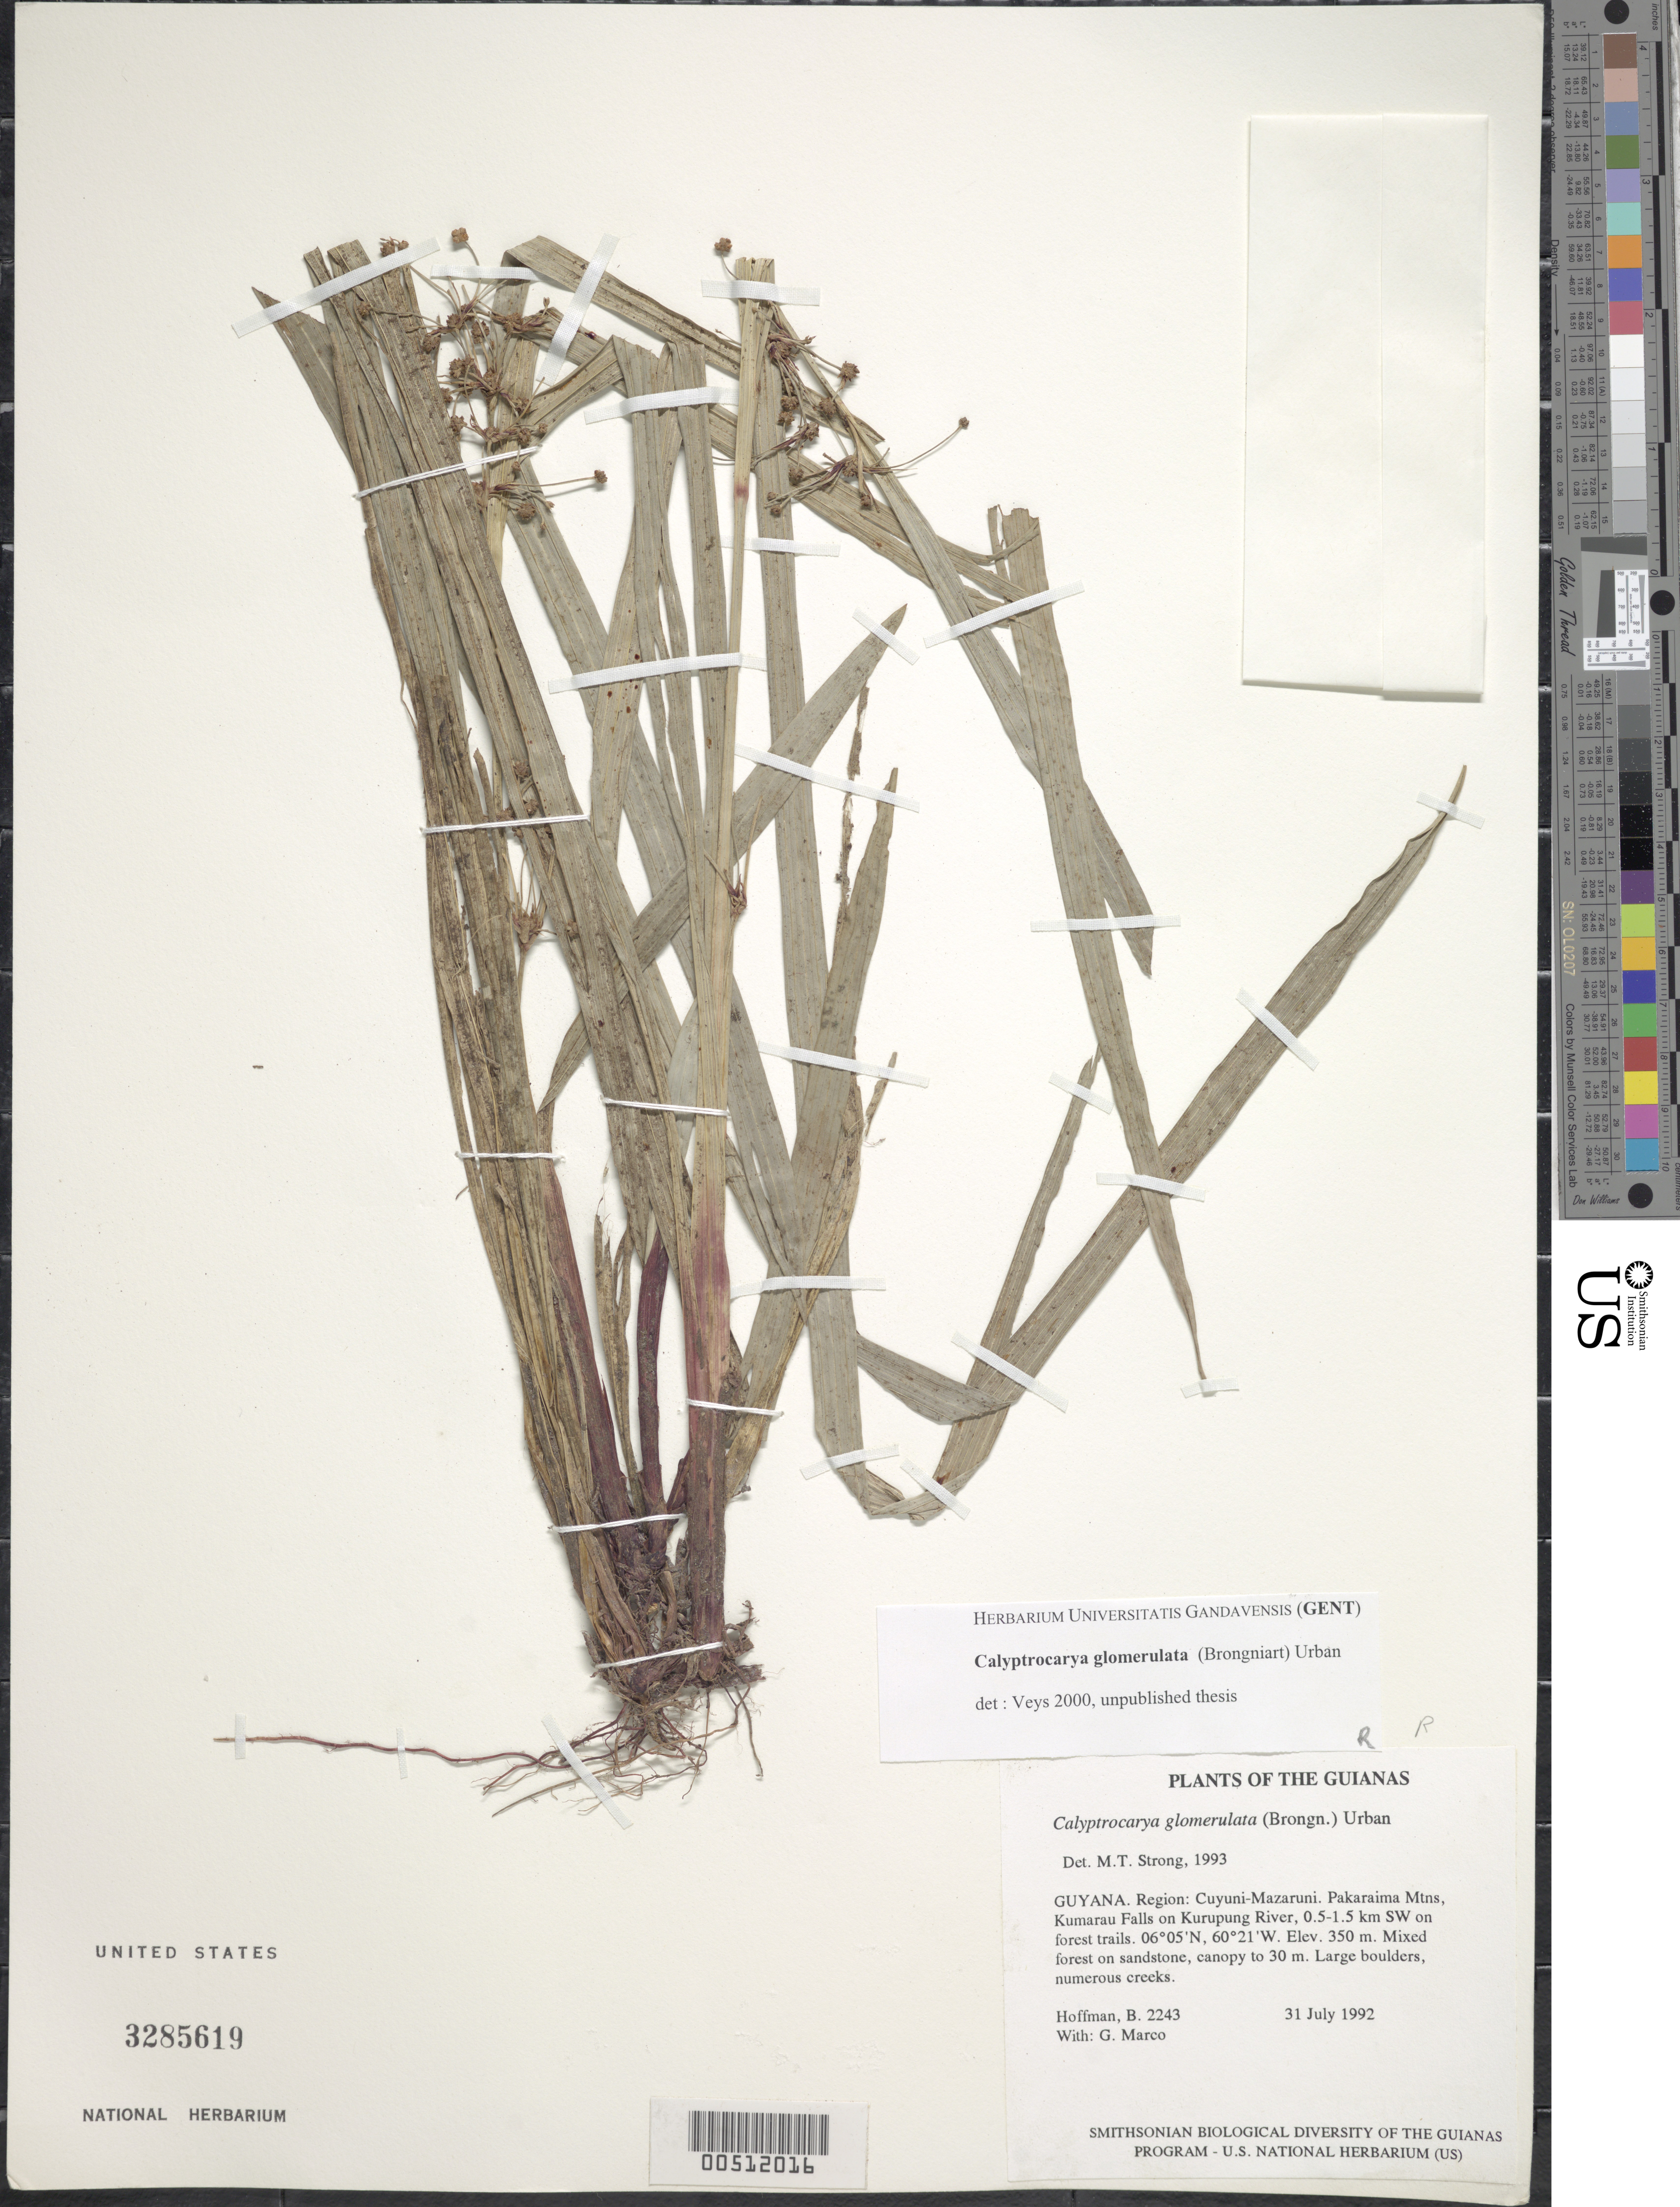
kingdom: Plantae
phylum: Tracheophyta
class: Liliopsida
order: Poales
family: Cyperaceae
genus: Calyptrocarya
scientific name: Calyptrocarya glomerulata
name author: (Brongn.) Urb.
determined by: Strong, M. T., (US), Smithsonian Institution - National Museum of Natural History (UNITED STATES)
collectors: B. Hoffman & G. Marco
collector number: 2243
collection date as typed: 31 July 1992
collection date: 1992-07-31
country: Guyana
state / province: Cuyuni-Mazaruni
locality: Pakaraima Mountains, Kumarau Falls on Kurupung River, 0.5-1.5 km SW on forest trails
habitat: Mixed forest on sandstone, canopy to 30 m. Large boulders, numerous creeks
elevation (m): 350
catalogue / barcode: US 3285619